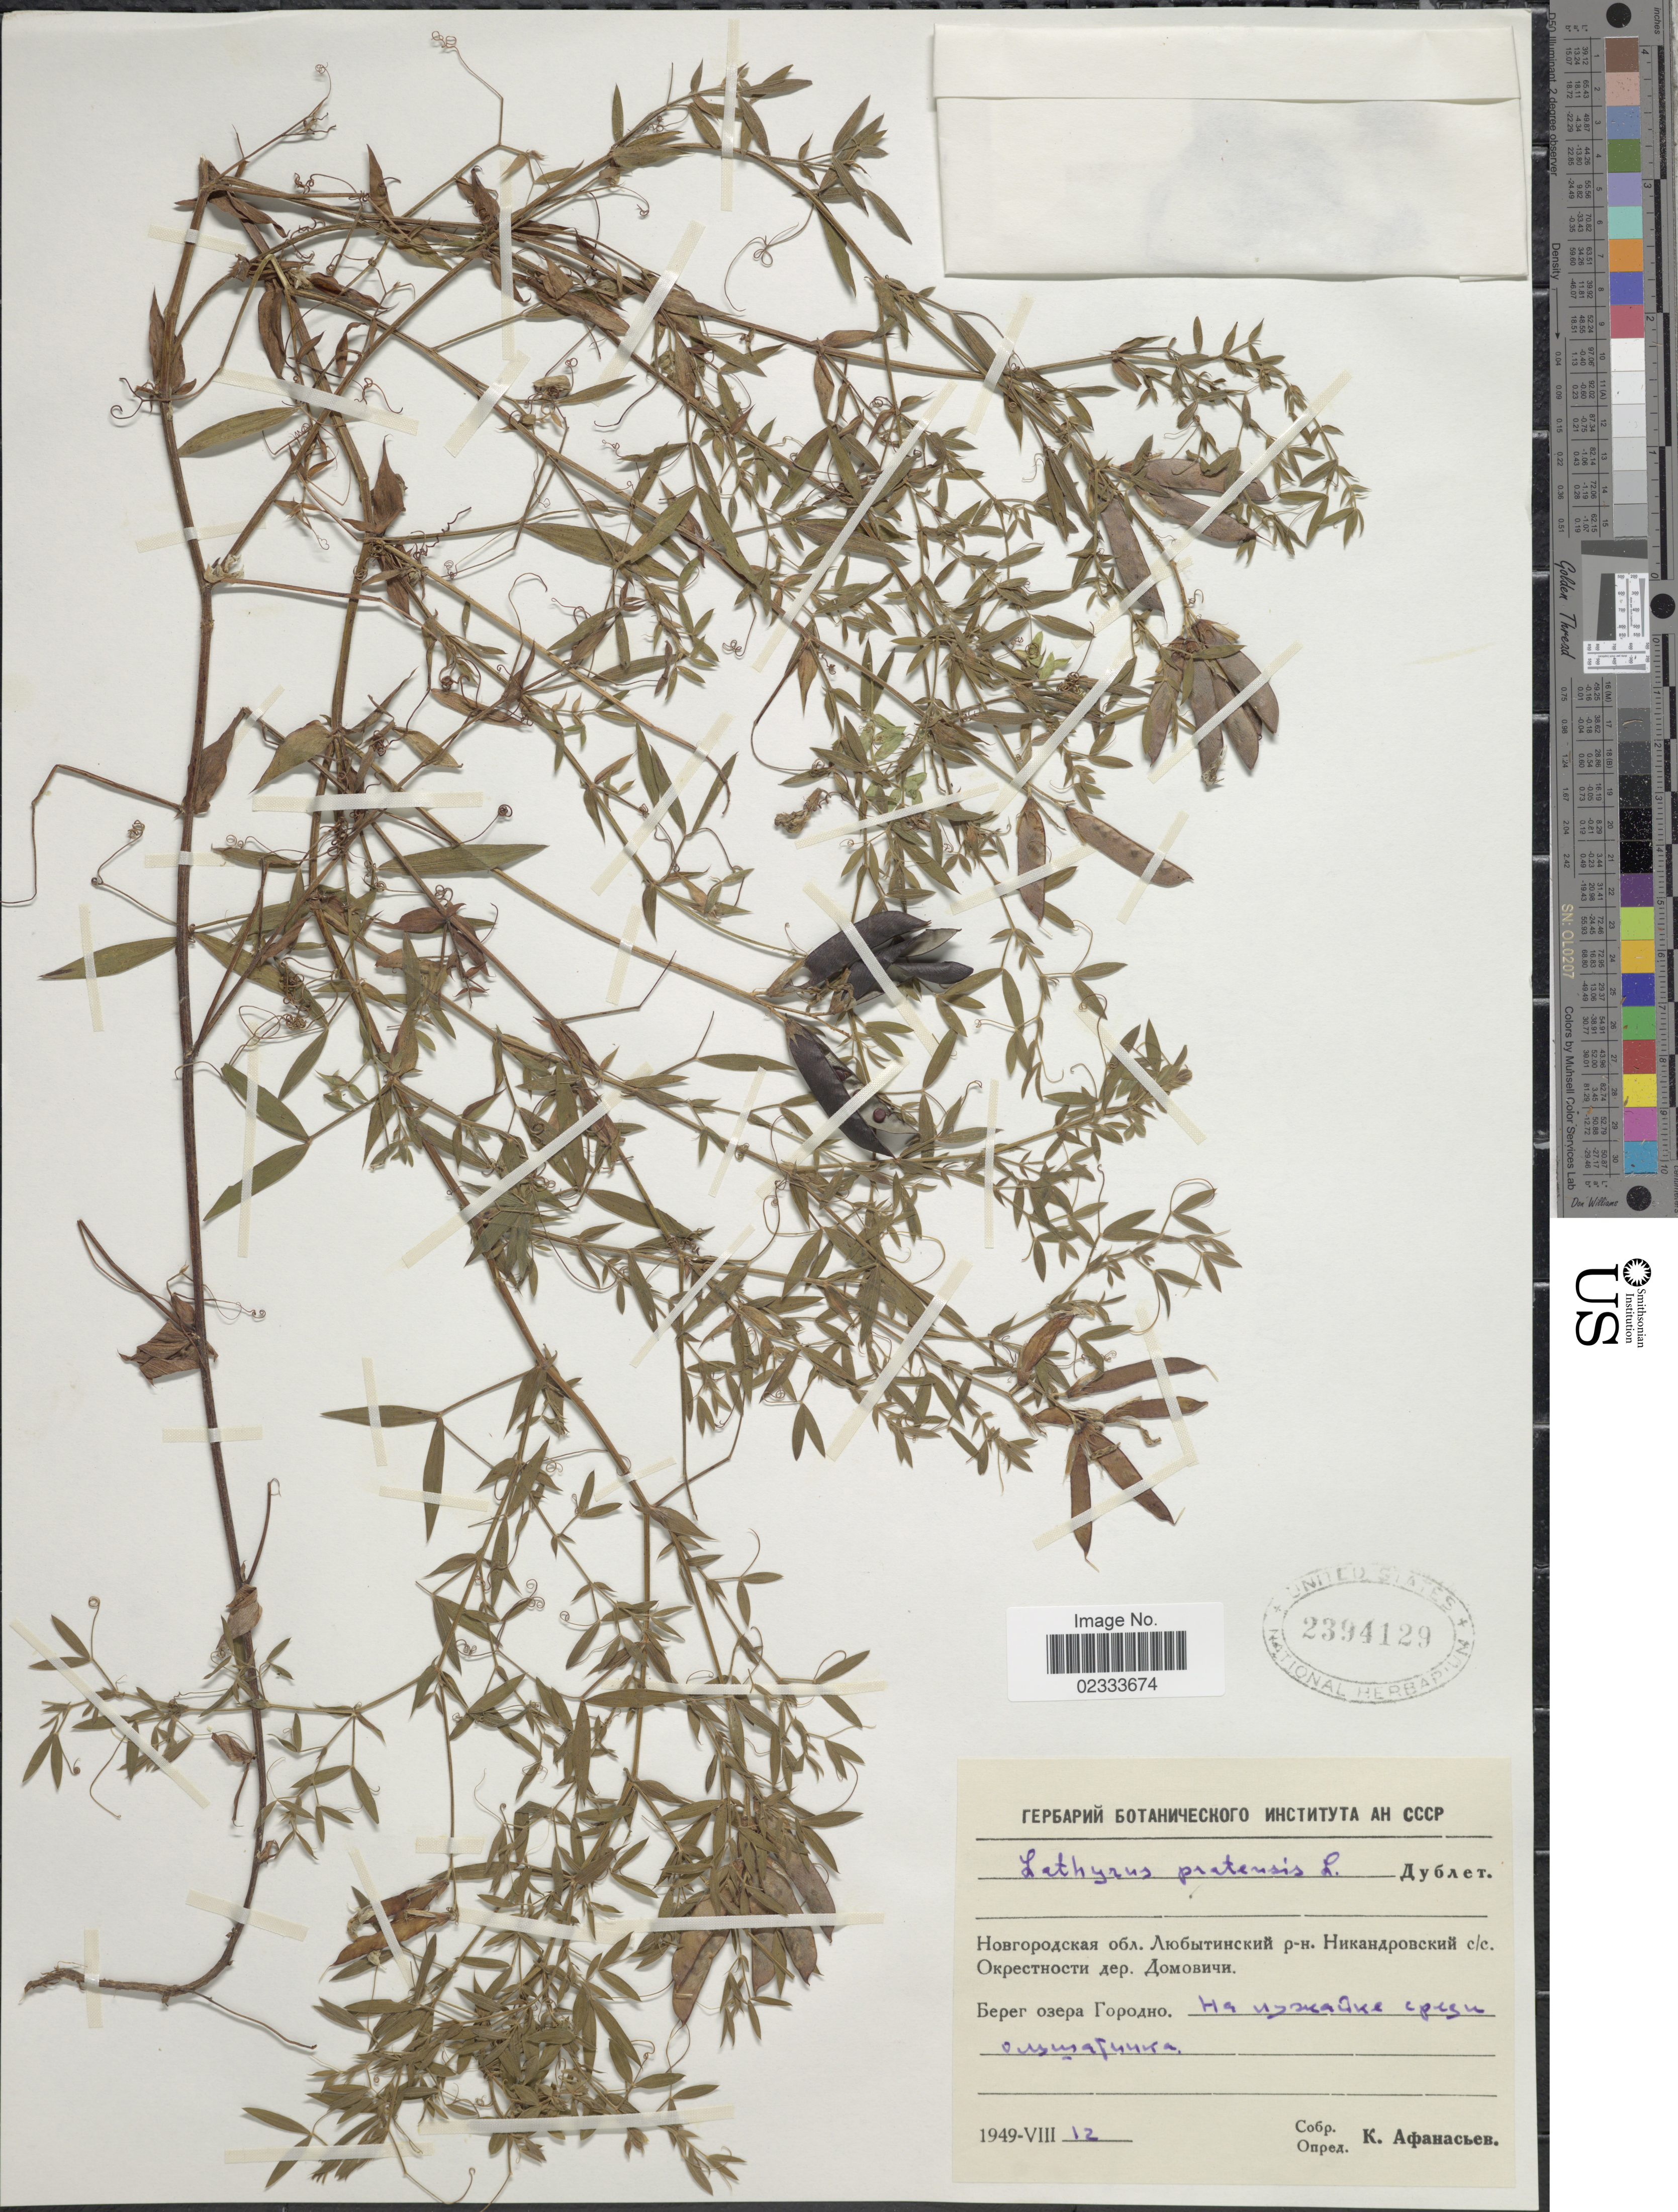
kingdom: Plantae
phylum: Tracheophyta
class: Magnoliopsida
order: Fabales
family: Fabaceae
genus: Lathyrus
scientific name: Lathyrus pratensis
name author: L.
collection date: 1949-08-12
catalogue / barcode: US 2394129